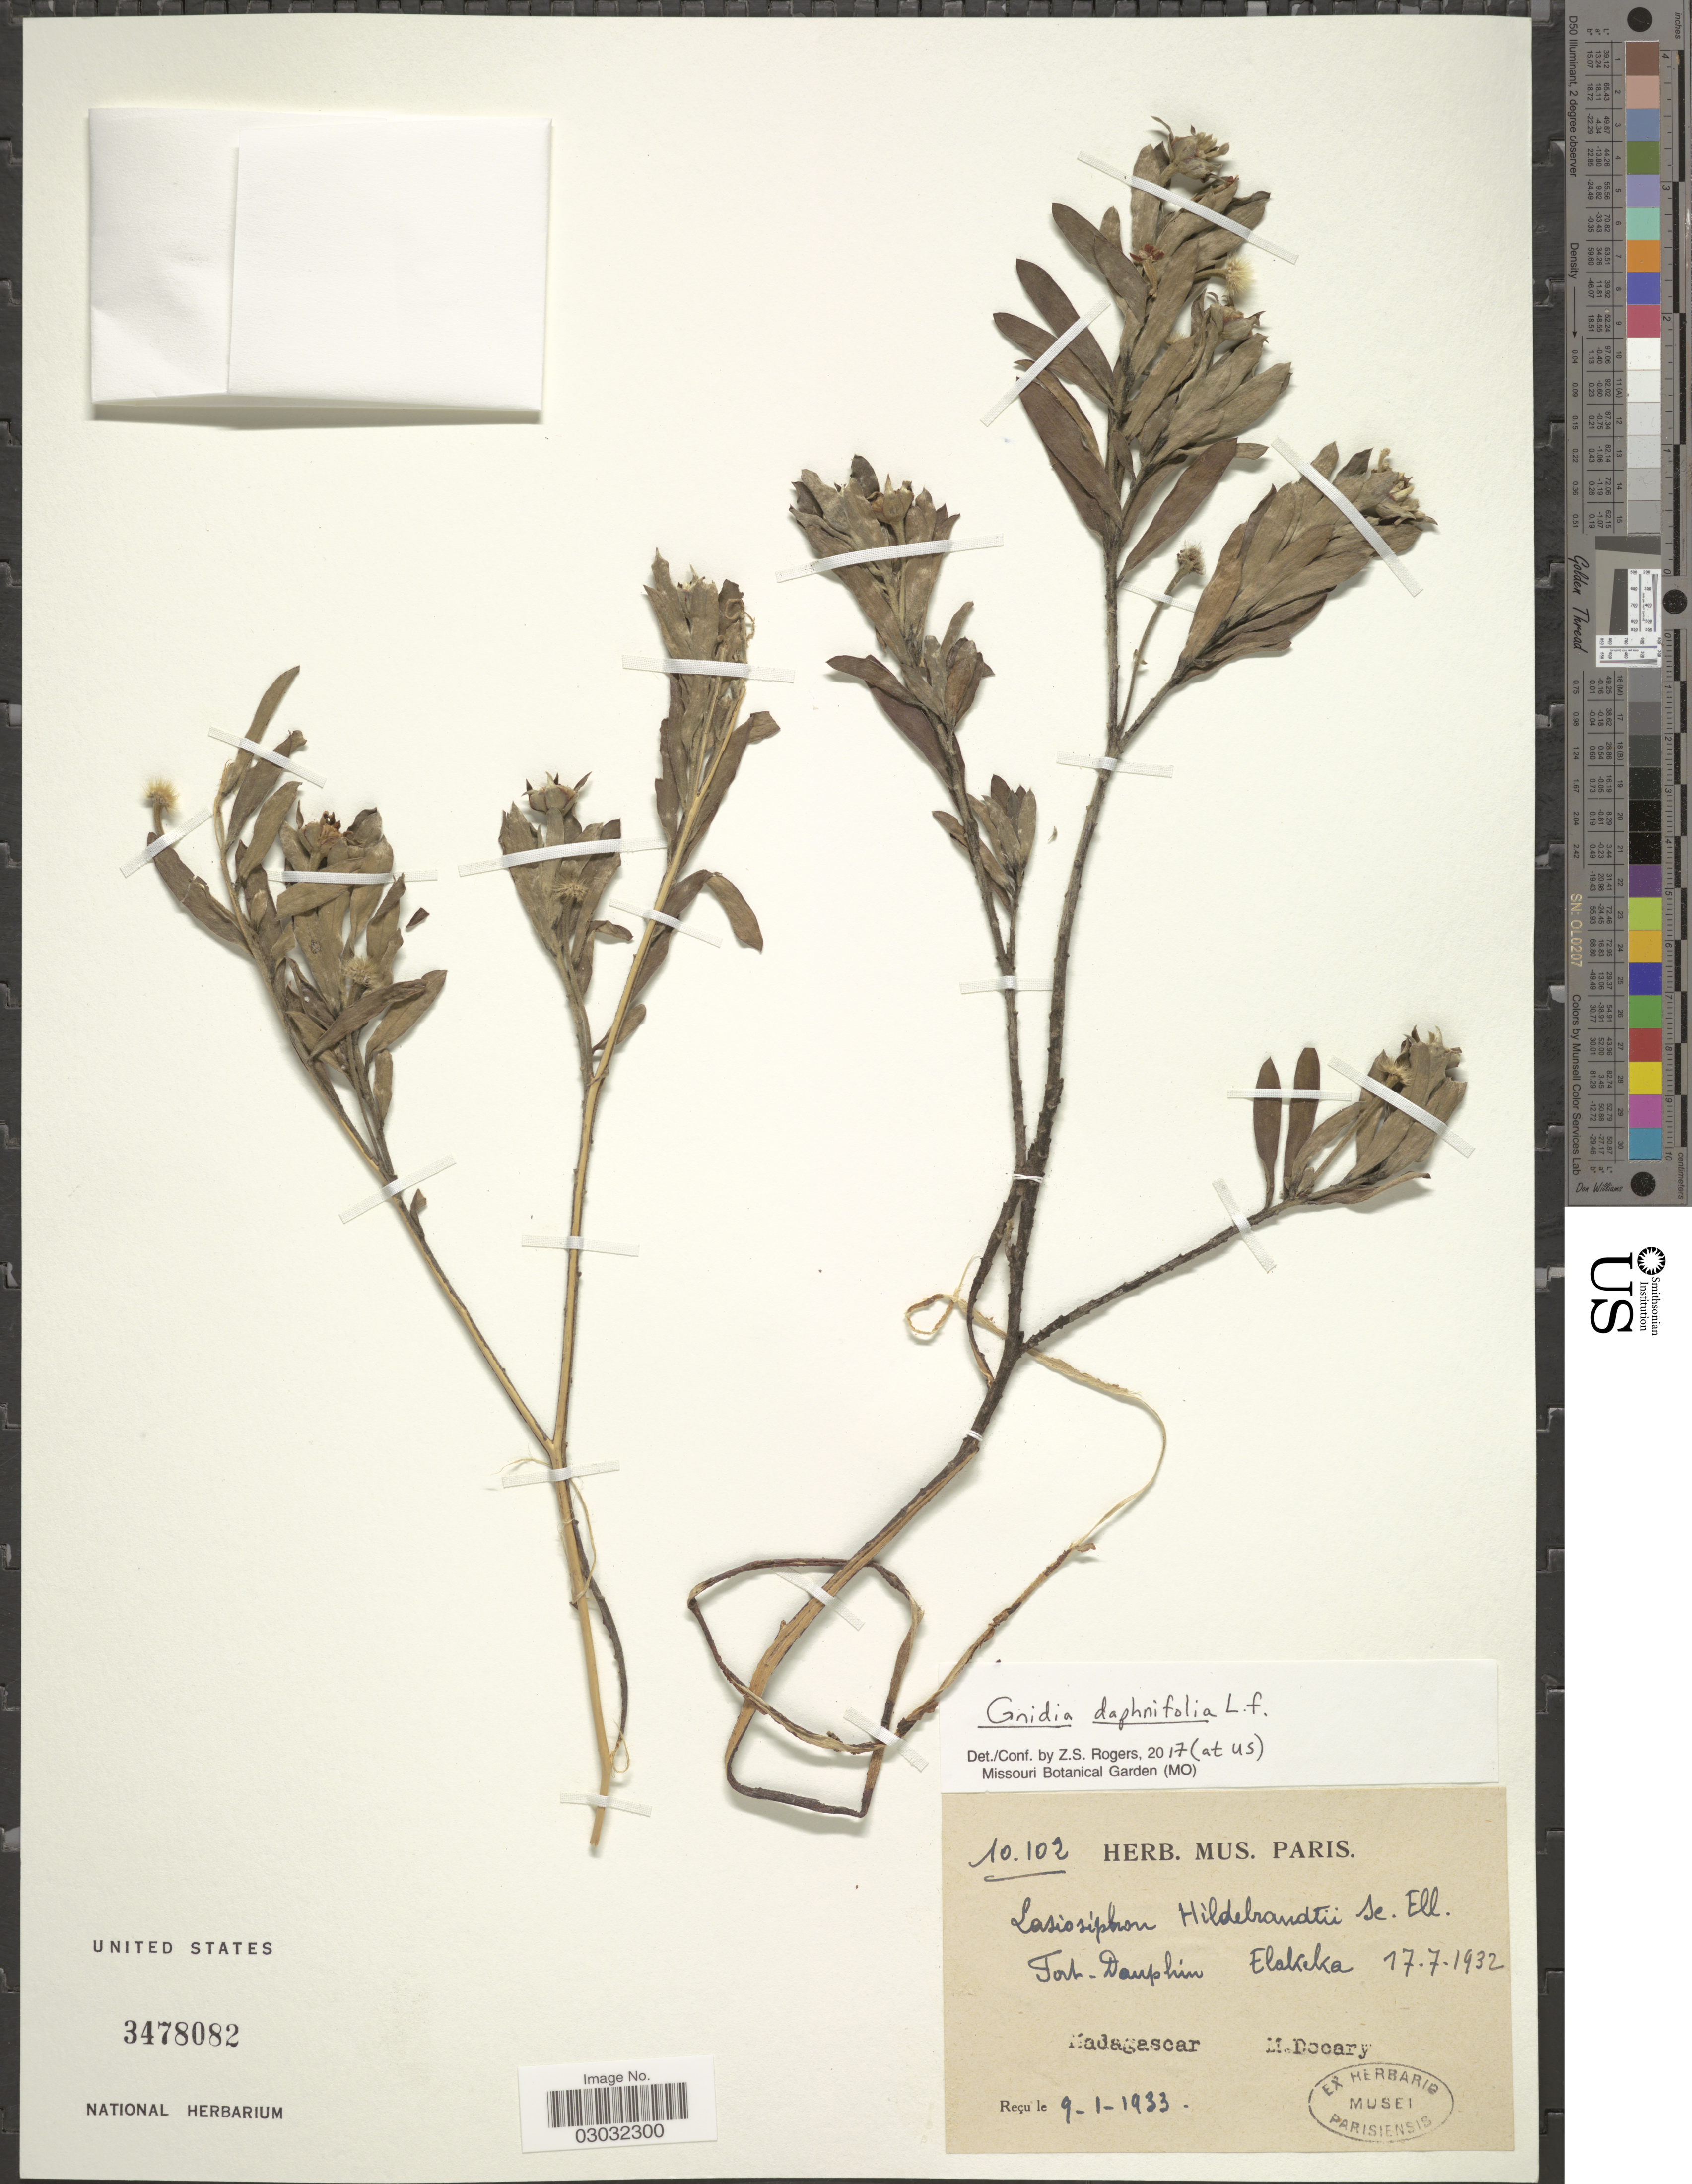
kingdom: Plantae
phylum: Tracheophyta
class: Magnoliopsida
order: Malvales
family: Thymelaeaceae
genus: Lasiosiphon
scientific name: Lasiosiphon daphnifolius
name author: (L. f.) Boatwr. & J.C. Manning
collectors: R. Decary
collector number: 10102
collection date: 1932-07-17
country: Madagascar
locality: Fort-Dauphin. Elakeka.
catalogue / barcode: US 3478082